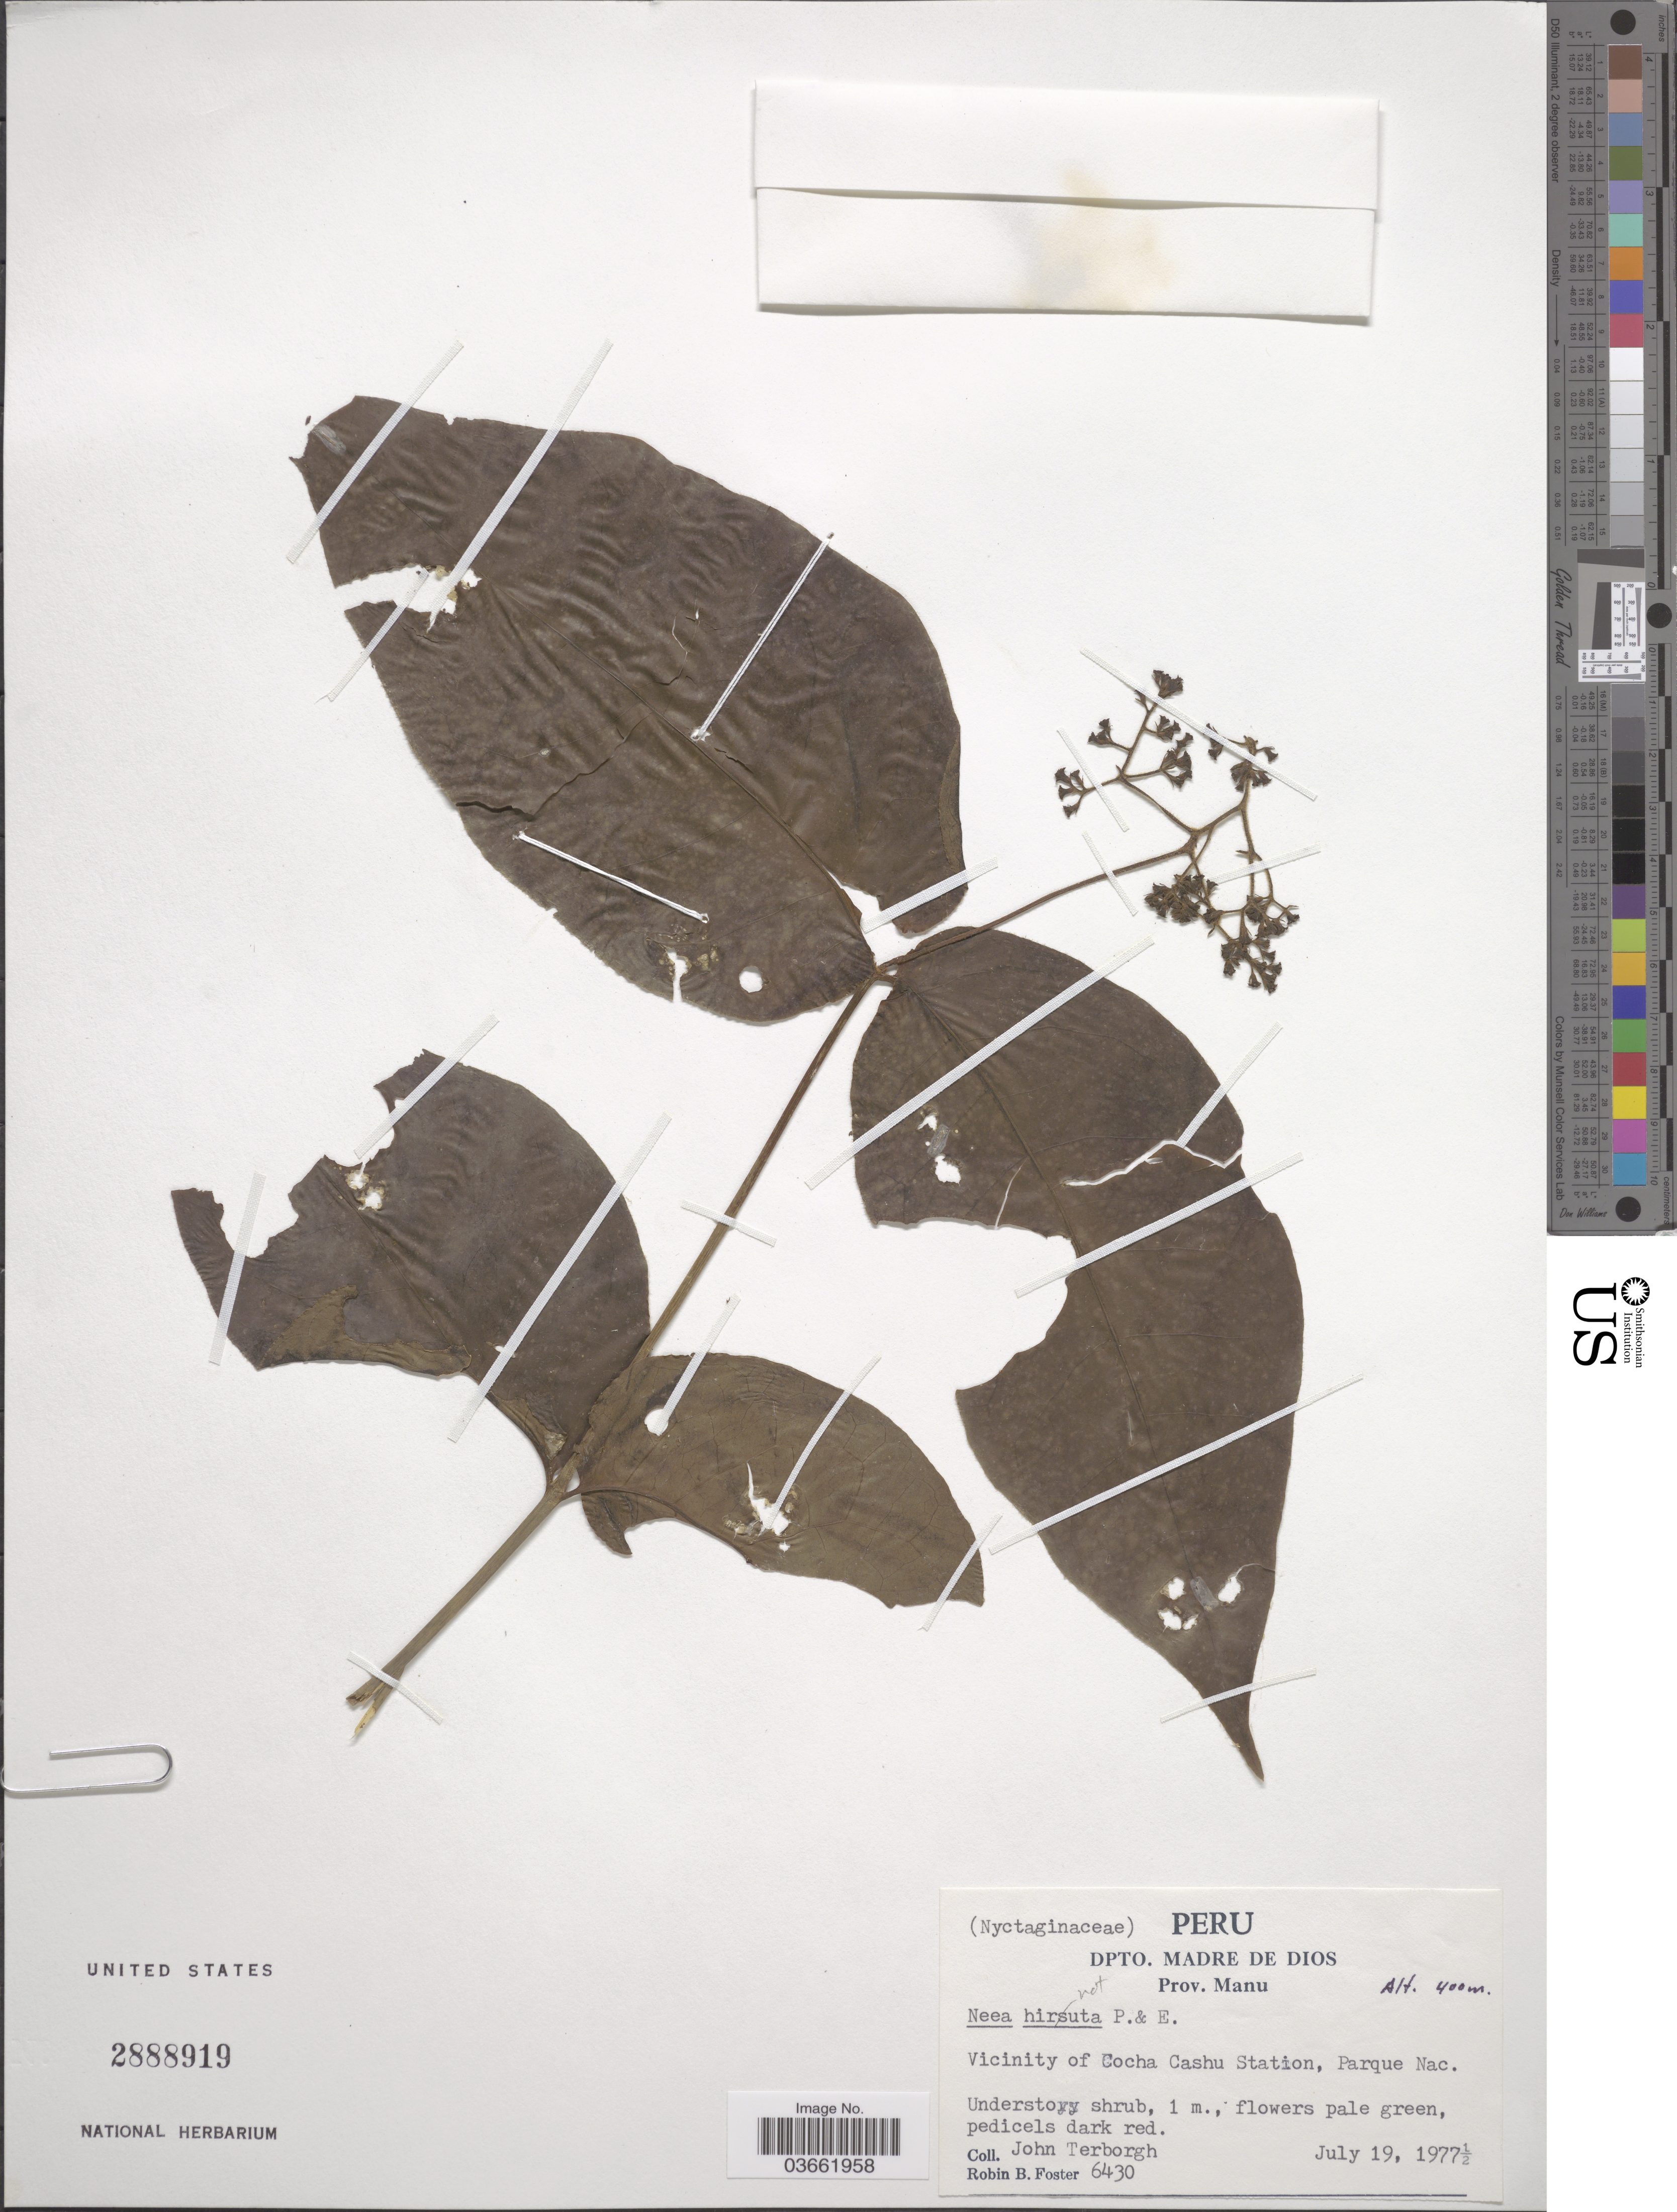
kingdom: Plantae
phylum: Tracheophyta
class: Magnoliopsida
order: Caryophyllales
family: Nyctaginaceae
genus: Neea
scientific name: Neea sp.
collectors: J. Terborgh & R. B. Foster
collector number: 6430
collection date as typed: July 19, 1977½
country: Peru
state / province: Madre de Dios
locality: Dpto. Madre de Dios. Prov. Manu. Vicinity of Cocha Cashu Station, Parque Nac.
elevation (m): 400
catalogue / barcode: US 2888919